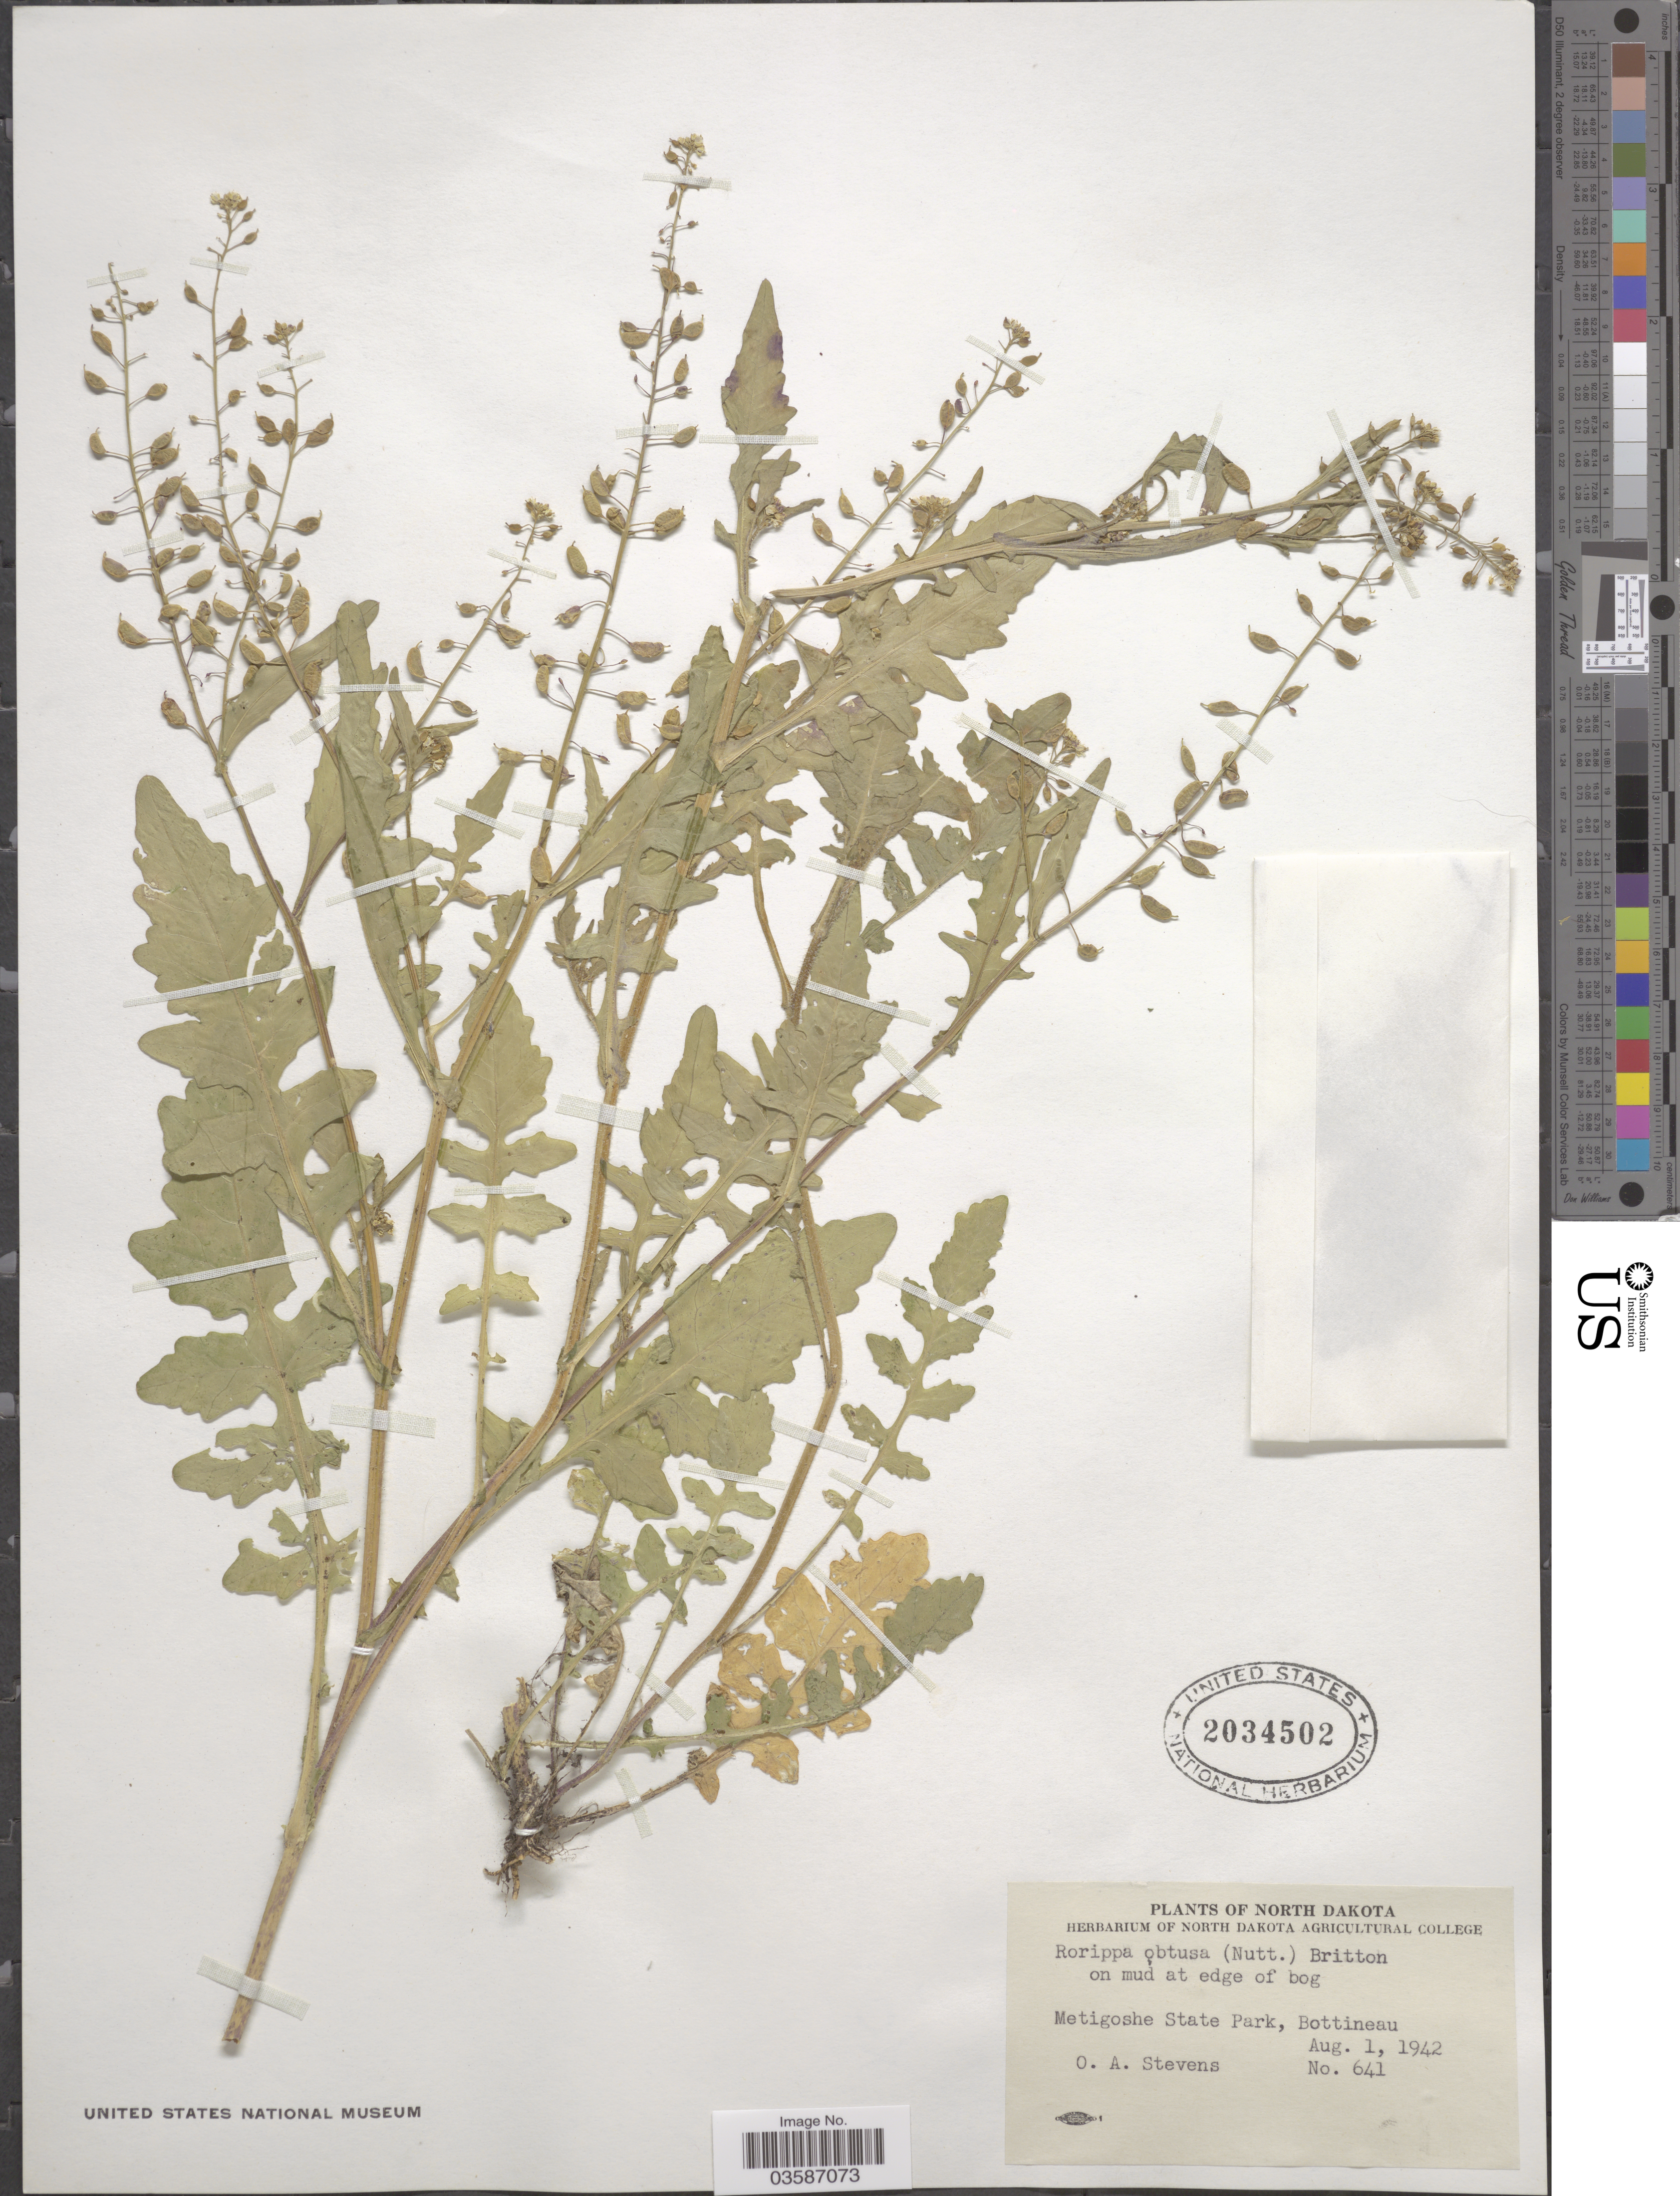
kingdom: Plantae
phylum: Tracheophyta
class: Magnoliopsida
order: Brassicales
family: Brassicaceae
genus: Rorippa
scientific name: Rorippa islandica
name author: (Oeder) Borbás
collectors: O. A. Stevens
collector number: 641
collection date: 1942-08-01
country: United States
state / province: North Dakota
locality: Metigoshe State Park, Bottineau.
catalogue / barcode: US 2034502